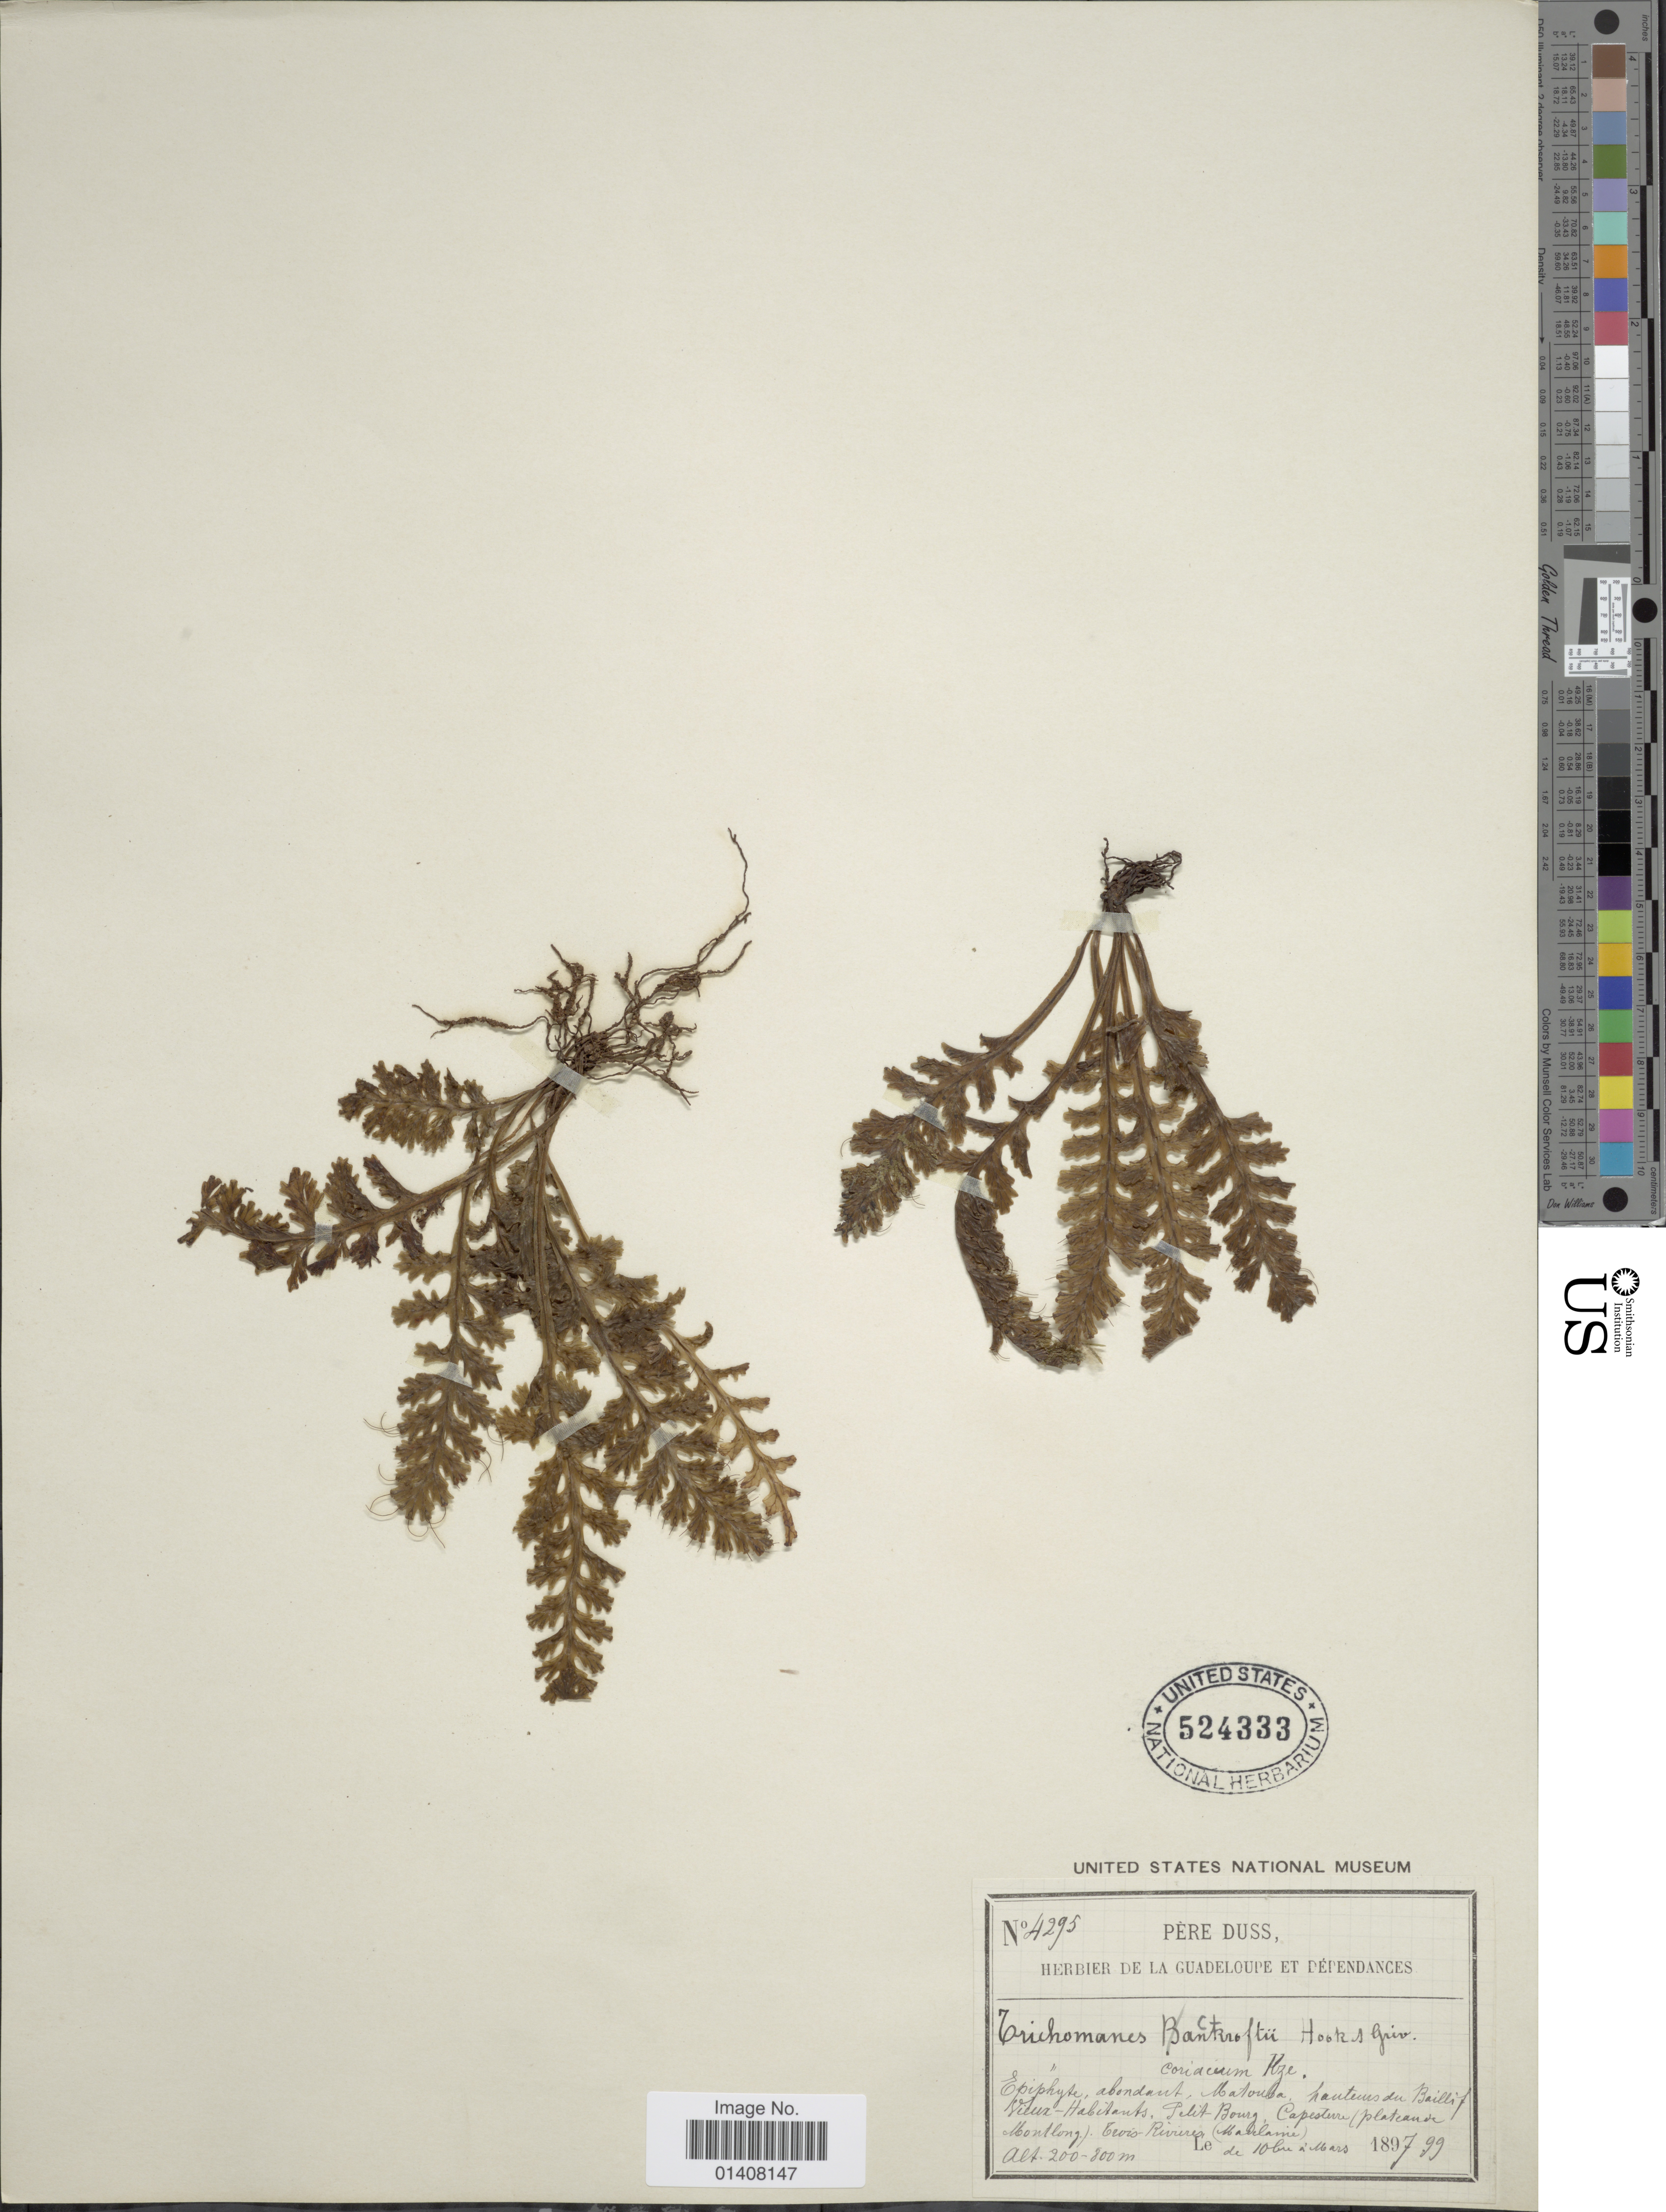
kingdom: Plantae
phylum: Tracheophyta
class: Polypodiopsida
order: Hymenophyllales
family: Hymenophyllaceae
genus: Trichomanes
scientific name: Trichomanes holopterum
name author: Kunze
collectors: Père Duss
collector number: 4295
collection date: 1897-10/1899-03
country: Guadeloupe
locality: Matouba, hauteurs du Baillif, Vieux-Habitants, Petit-Bourg, Capesterre (plateau de Montlong), Trois-Rivières (Madelaine)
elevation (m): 200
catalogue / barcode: US 524333